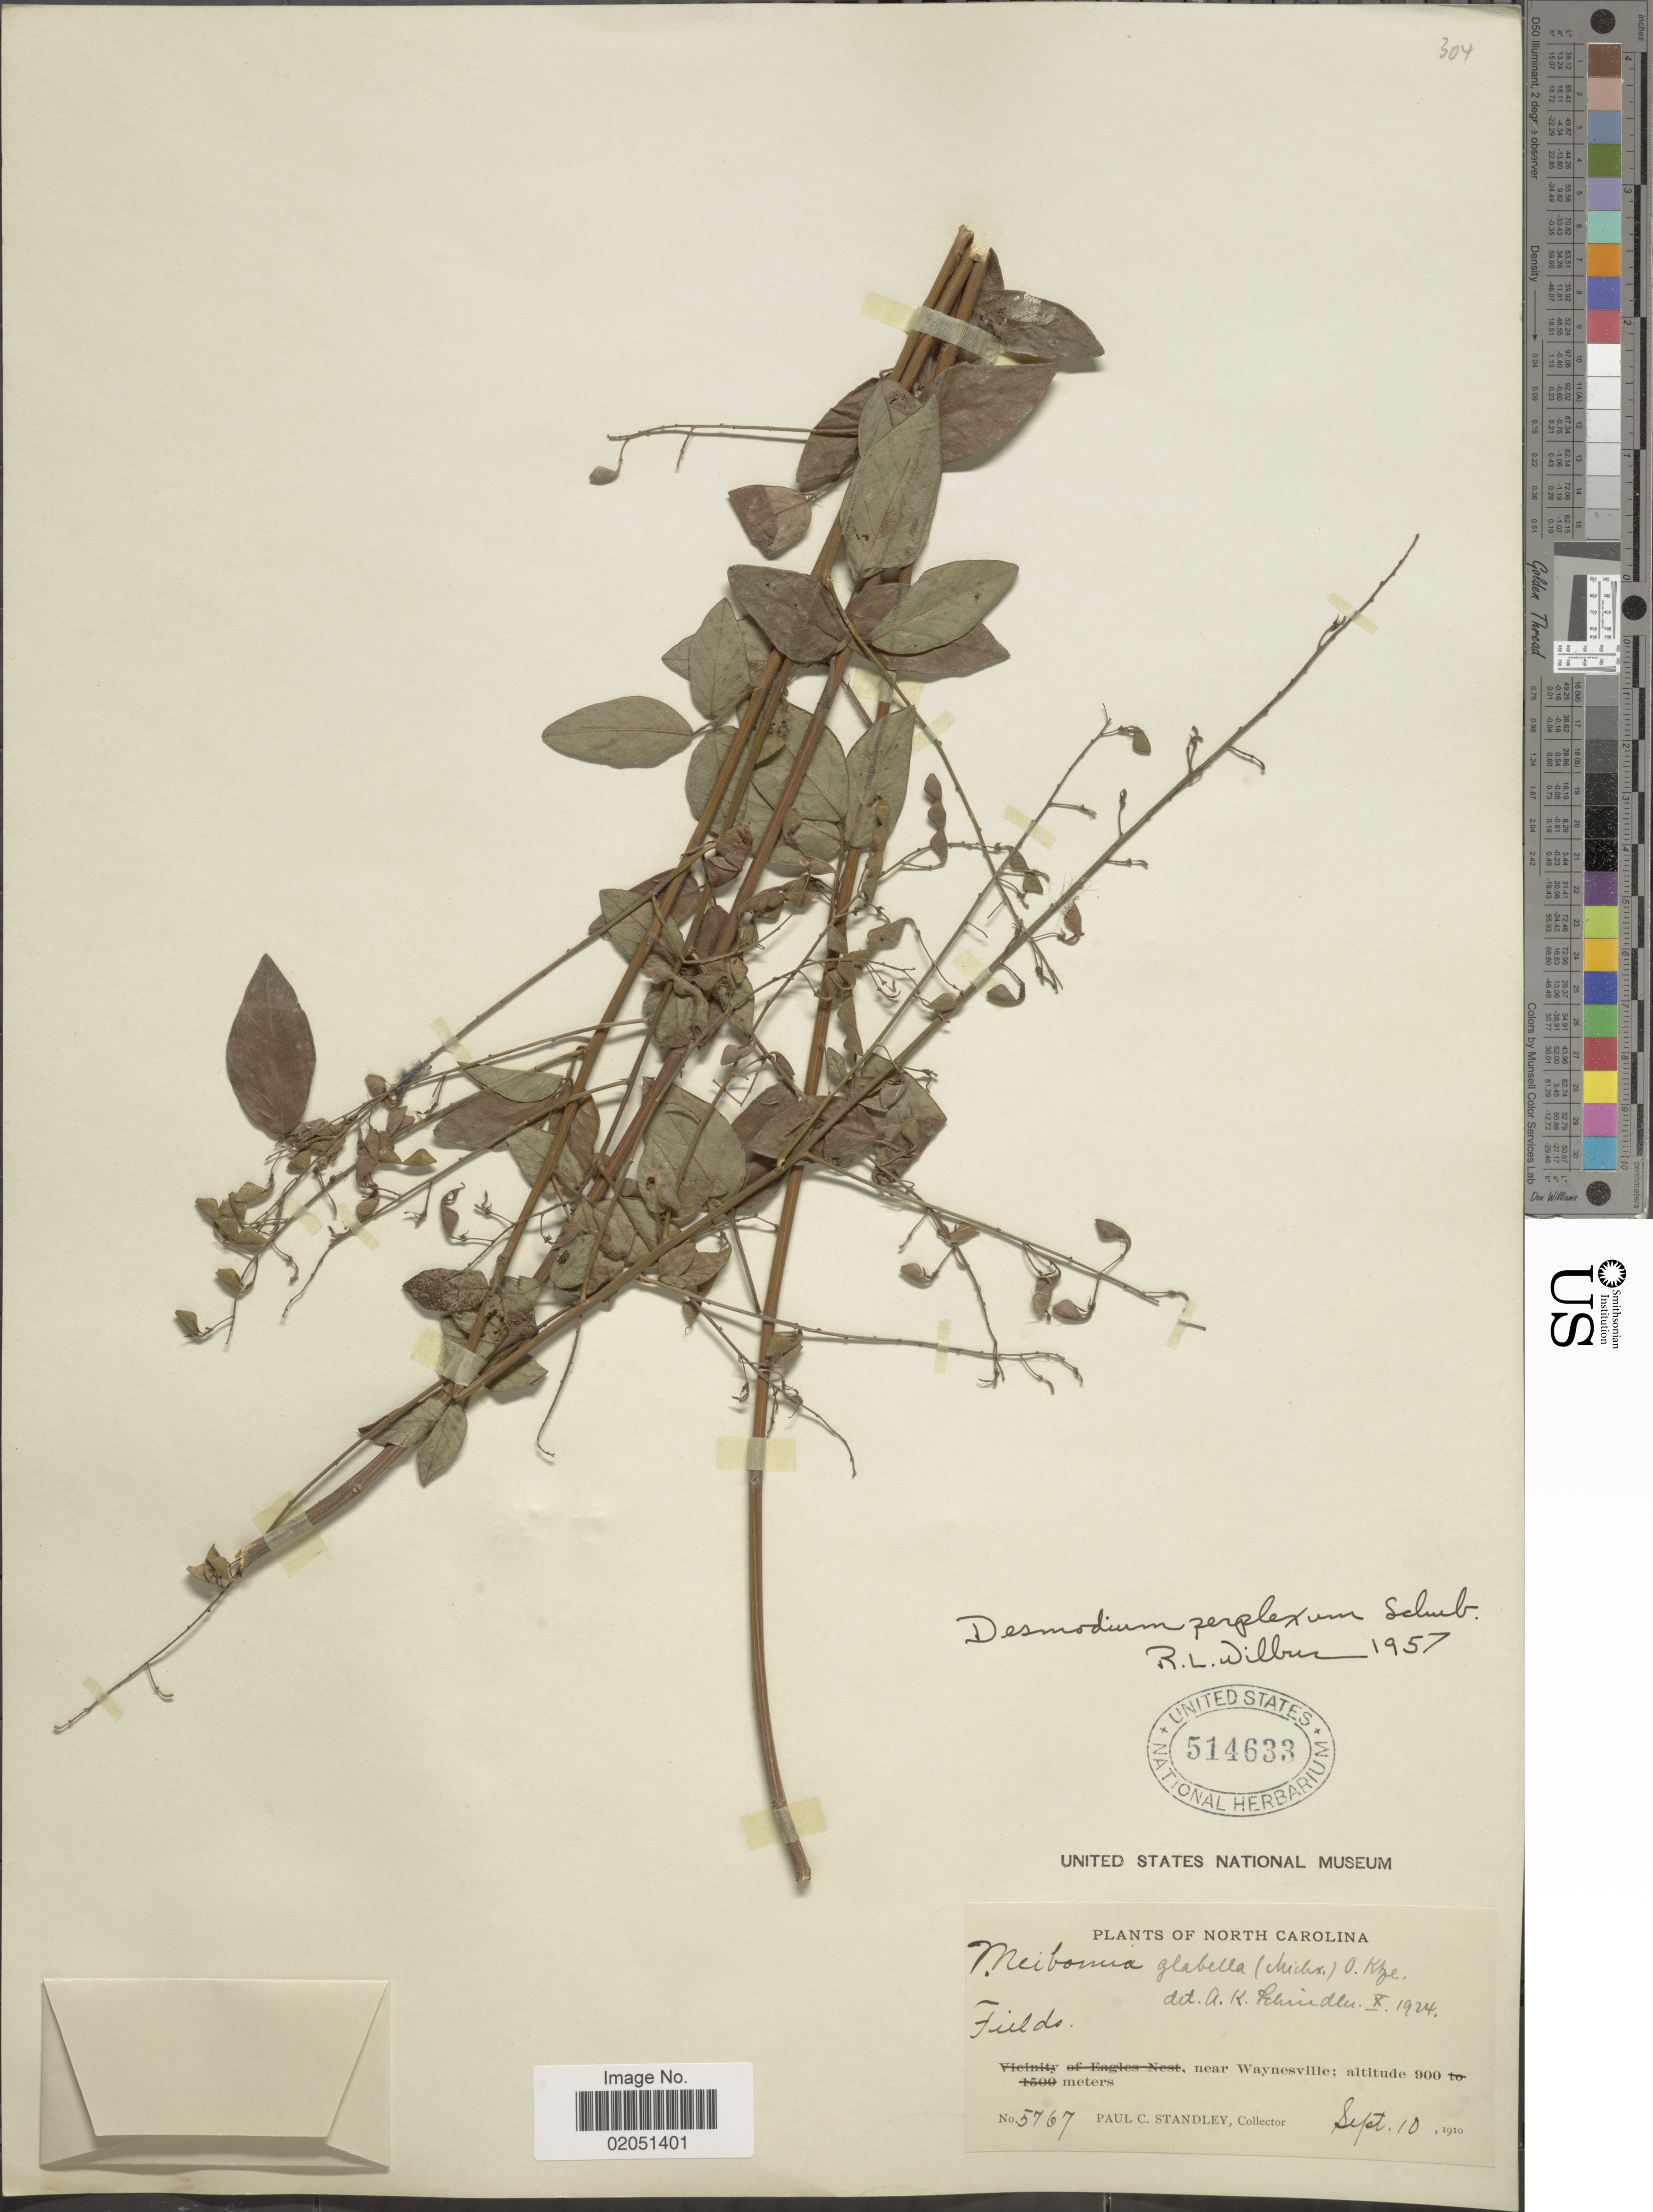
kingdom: Plantae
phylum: Tracheophyta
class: Magnoliopsida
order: Fabales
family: Fabaceae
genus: Desmodium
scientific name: Desmodium perplexum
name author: B.G. Schub.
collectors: P. C. Standley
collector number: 5767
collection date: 1910-09-10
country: United States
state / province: North Carolina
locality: Fields, Vicinity of Waynesville.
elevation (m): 900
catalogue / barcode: US 514633